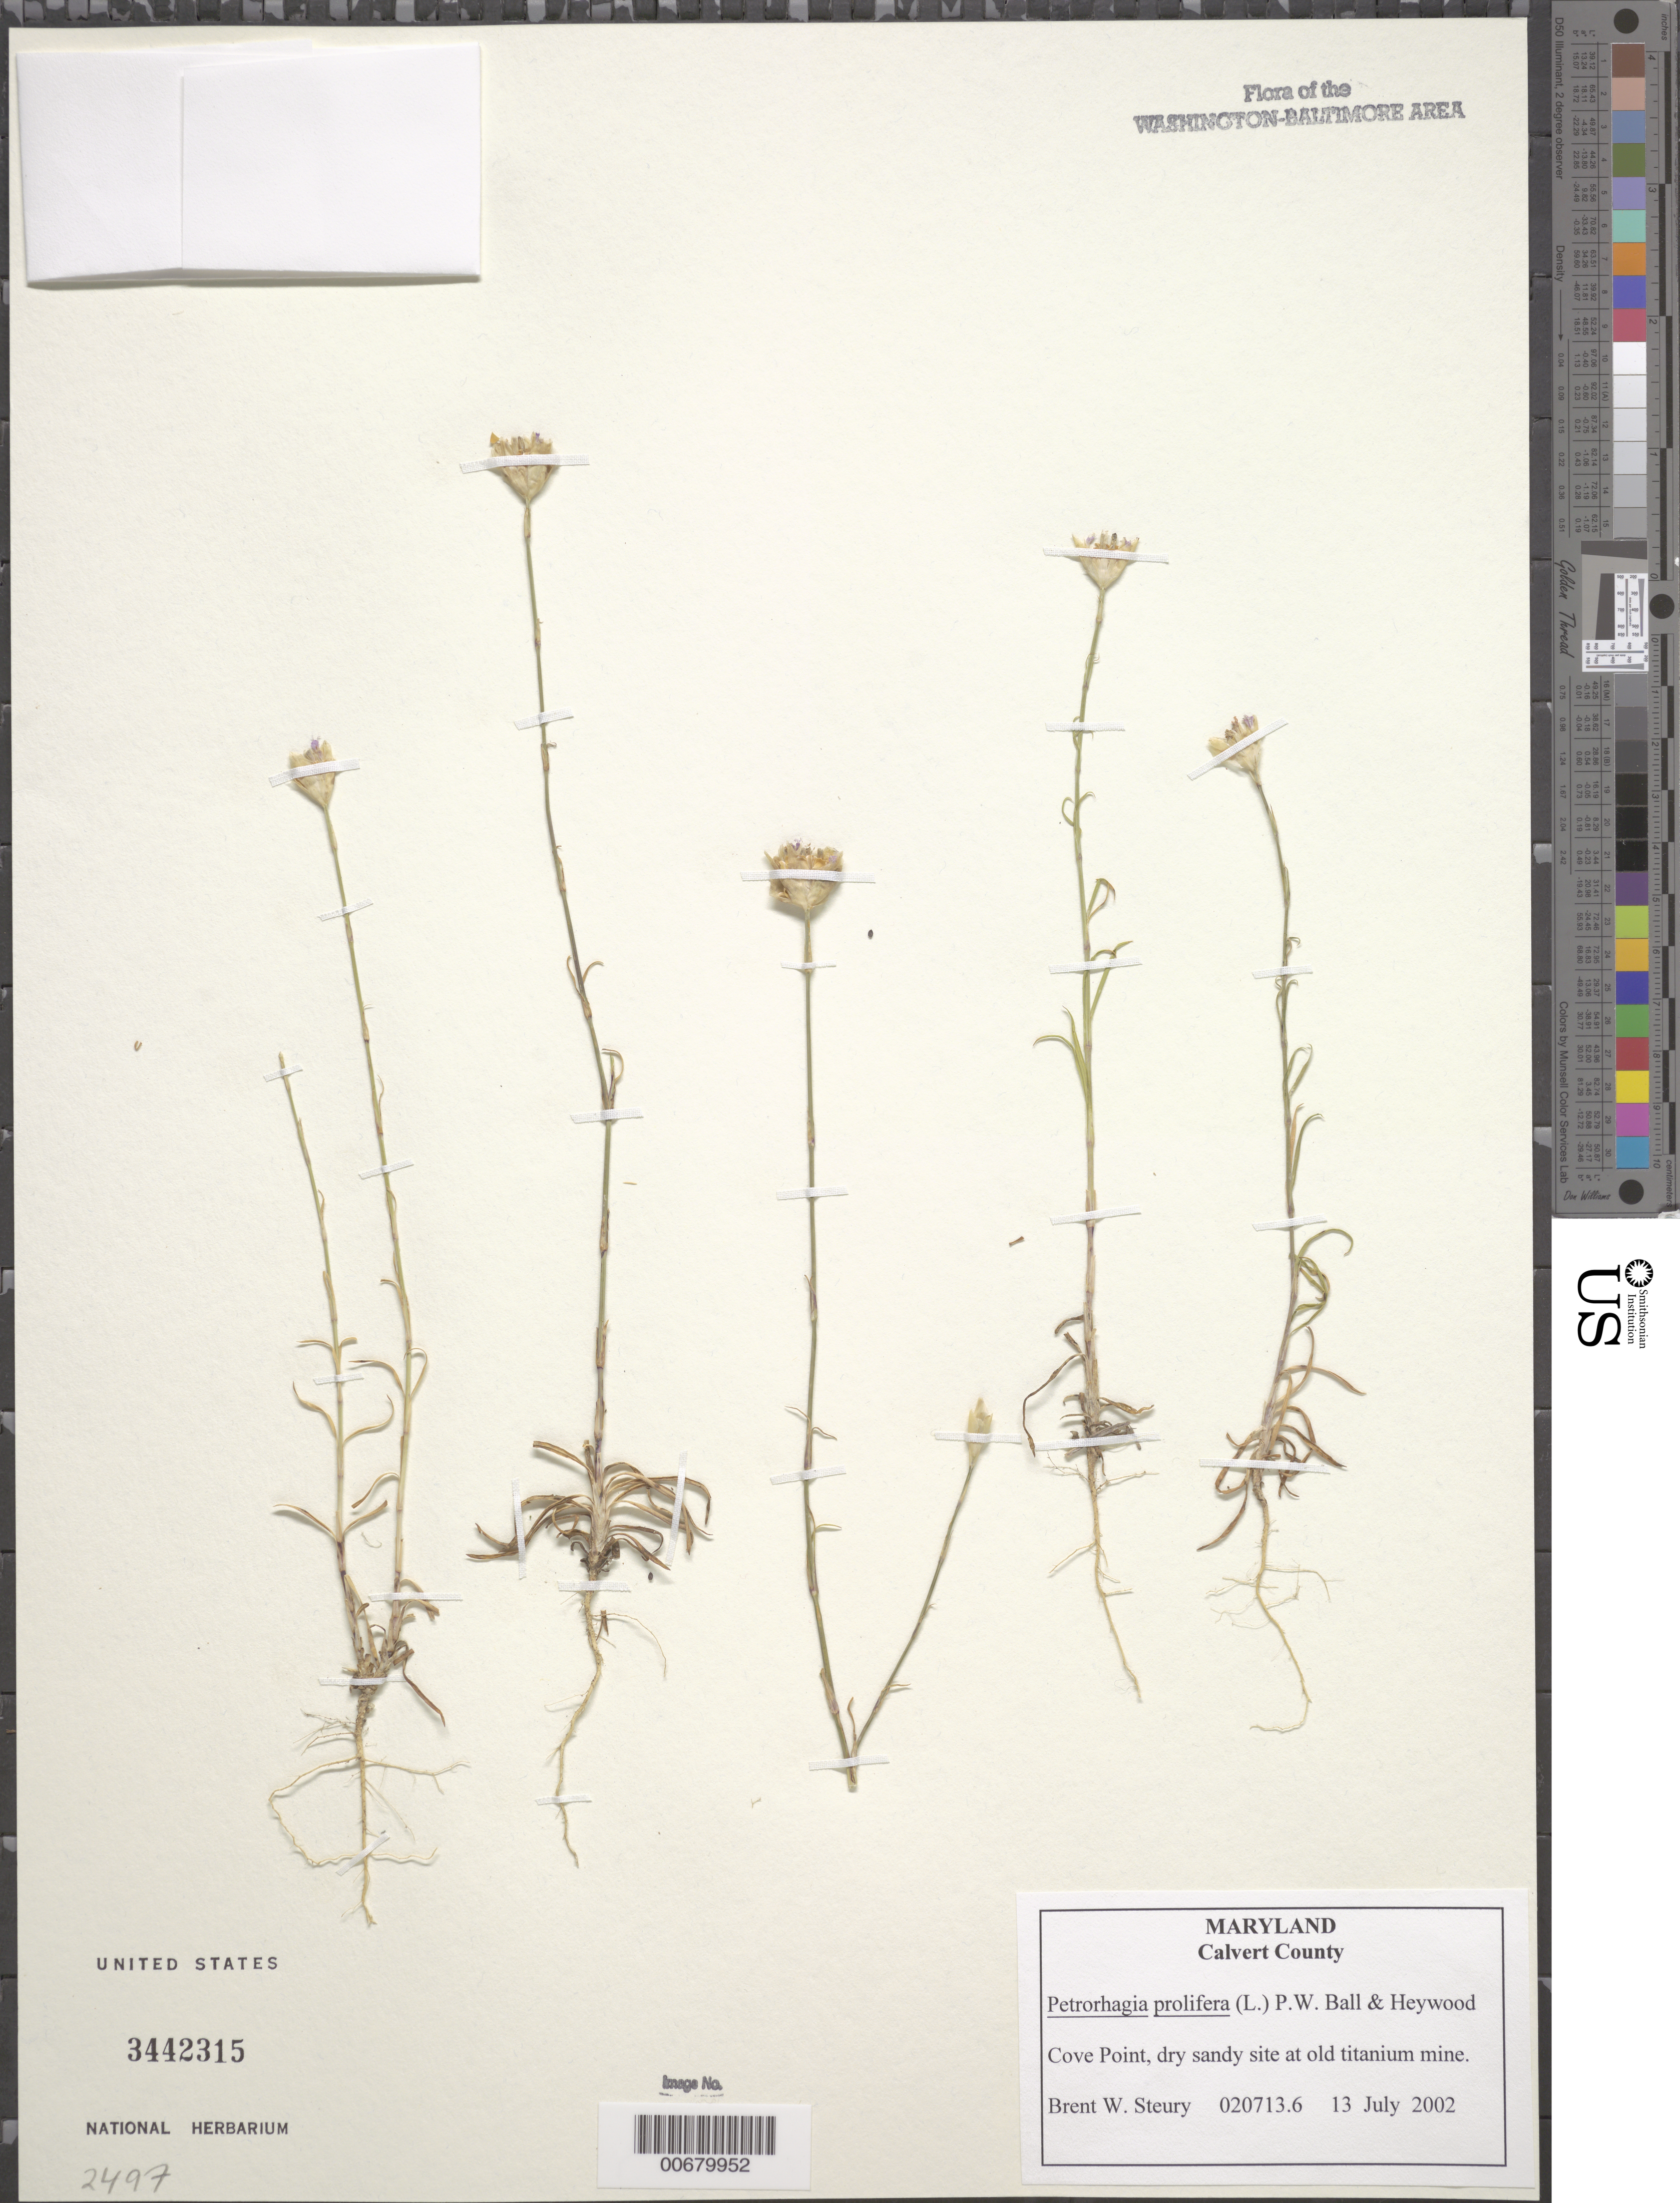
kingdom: Plantae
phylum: Tracheophyta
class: Magnoliopsida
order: Caryophyllales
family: Caryophyllaceae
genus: Petrorhagia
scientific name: Petrorhagia prolifera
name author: (L.) P.W. Ball & Heywood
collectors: B. Steury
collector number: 020713.6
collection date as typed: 13 July 2002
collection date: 2002-07-13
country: United States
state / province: Maryland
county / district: Calvert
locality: Cove Point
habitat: Dry sandy site at old titanium mine.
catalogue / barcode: US 3442315